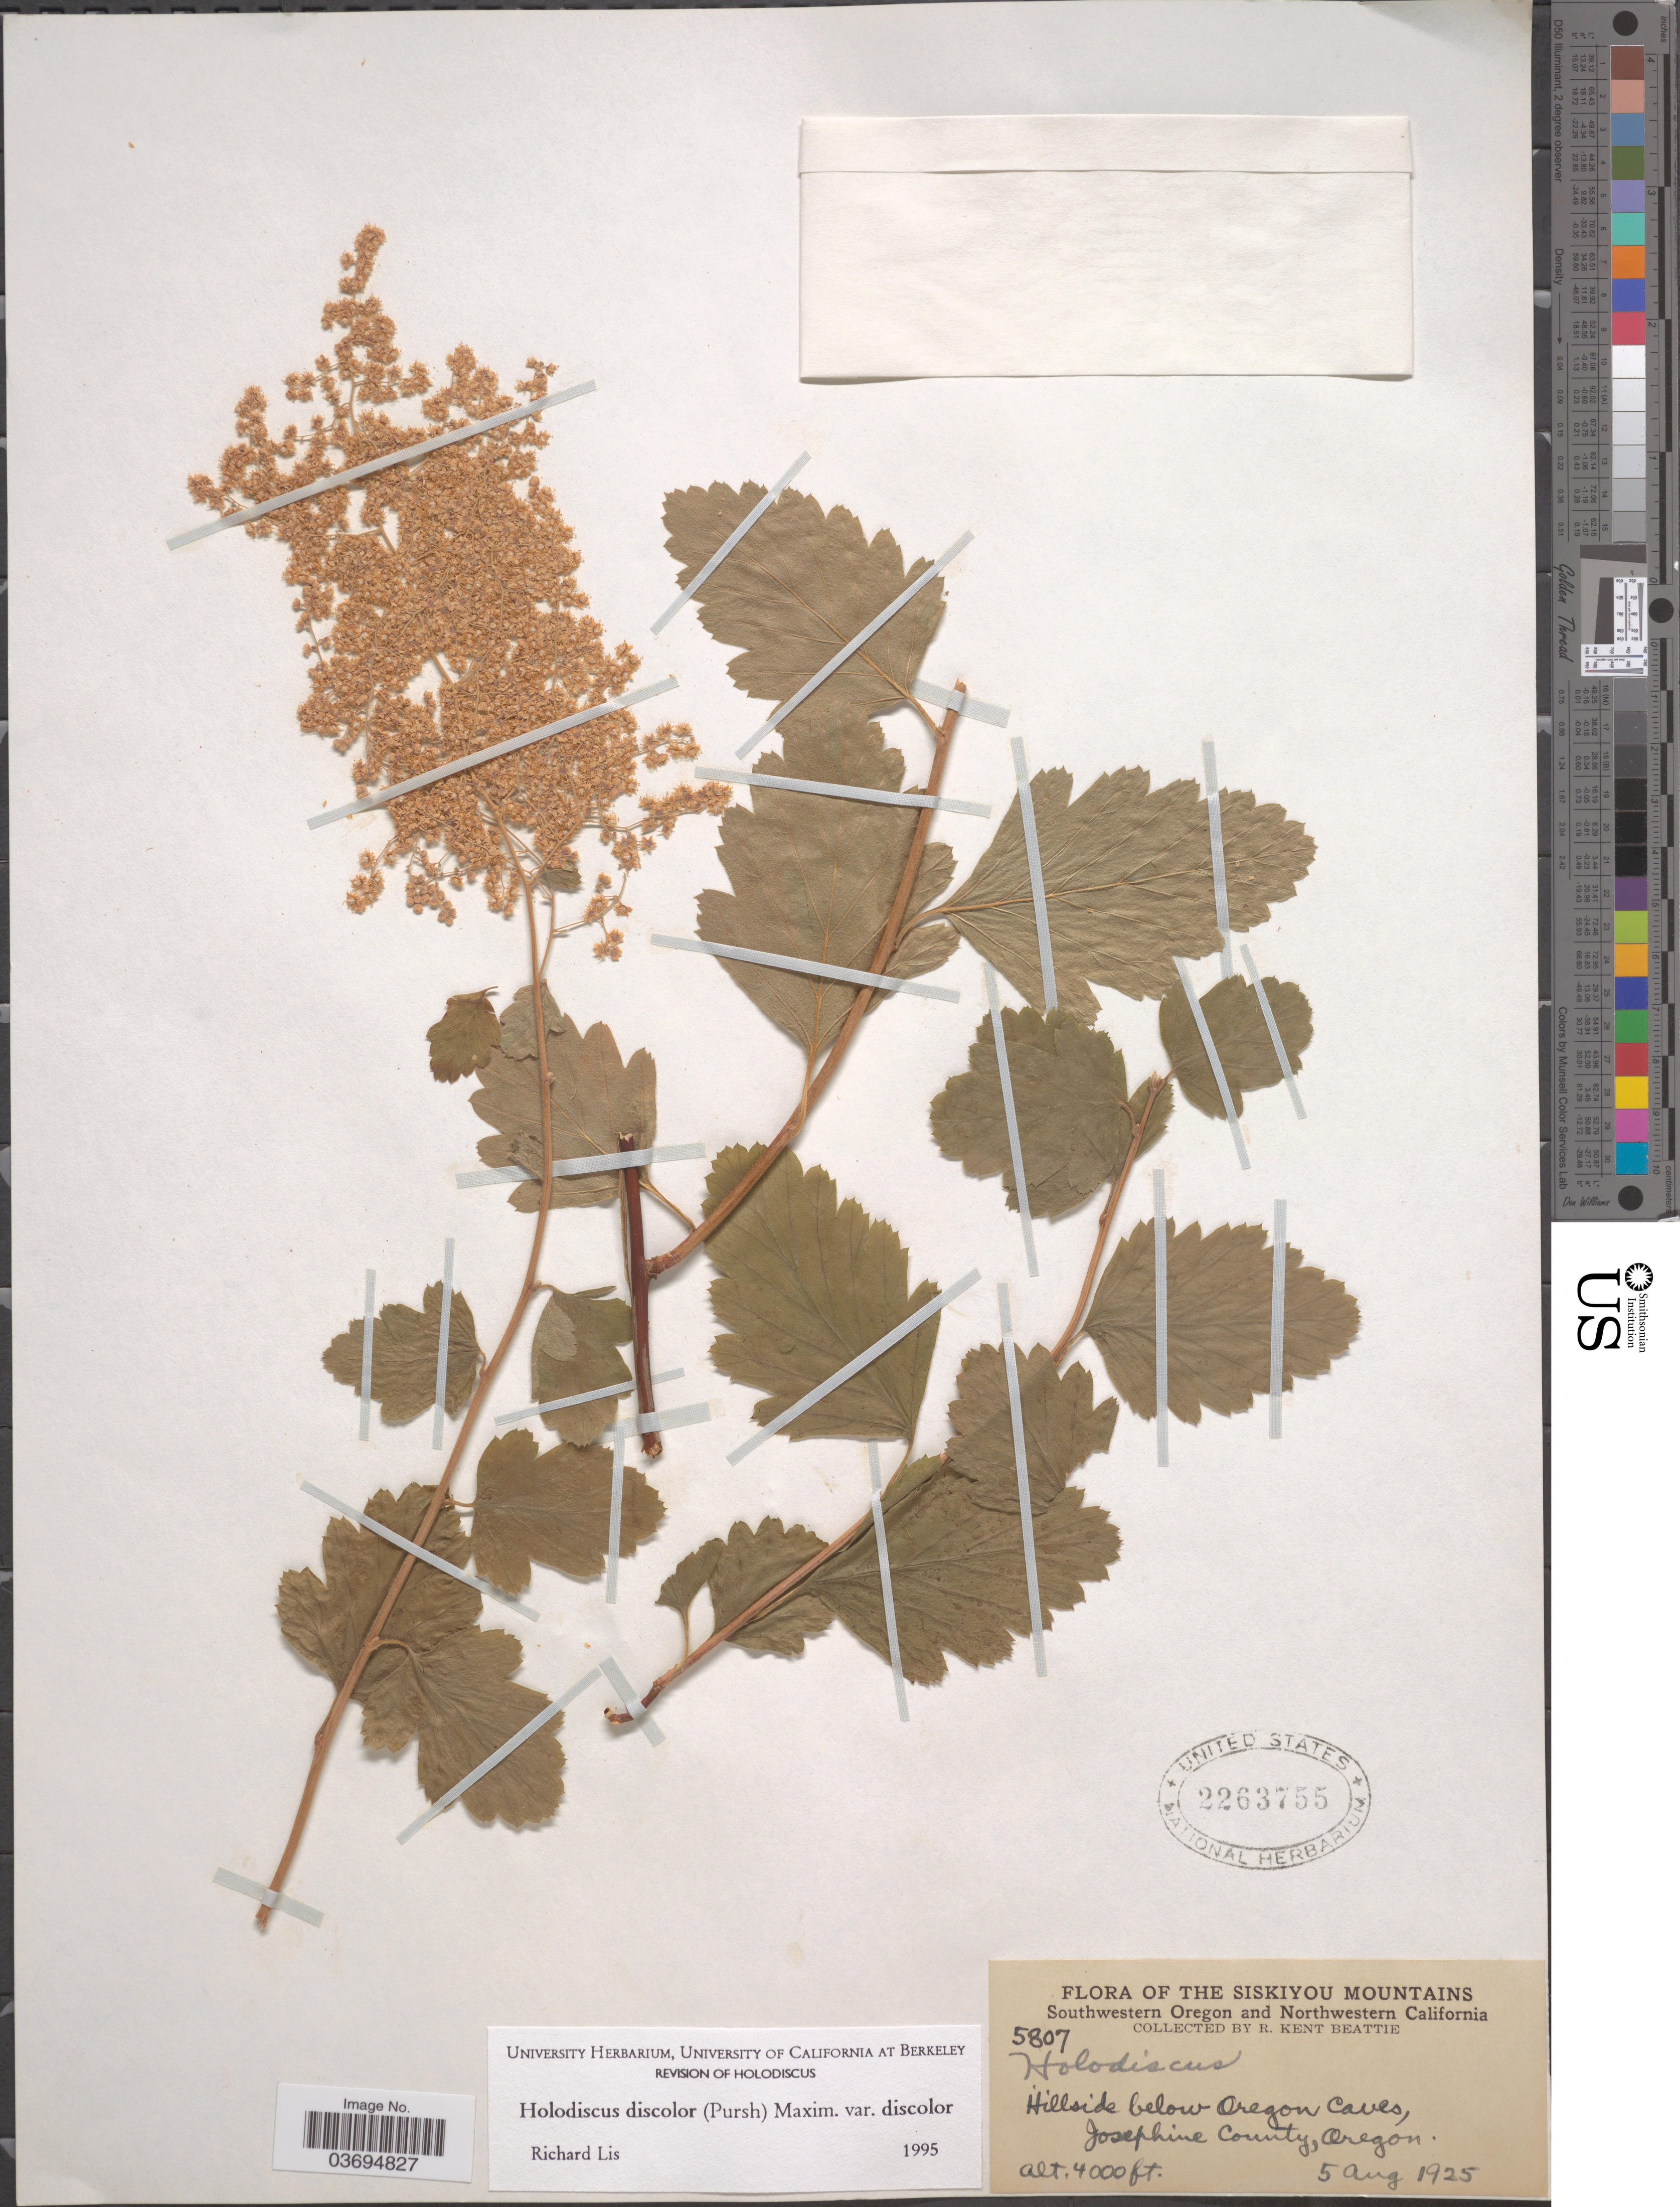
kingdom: Plantae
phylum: Tracheophyta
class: Magnoliopsida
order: Rosales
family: Rosaceae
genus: Holodiscus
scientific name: Holodiscus discolor var. discolor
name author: (Pursh) Maxim.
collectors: R. K. Beattie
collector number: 5807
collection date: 1925-08-05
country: United States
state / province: Oregon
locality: Siskiyou Mountains. Southwestern Oregon and Northwestern California. Hillside below Oregon Caves, Josehine County.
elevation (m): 1219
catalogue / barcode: US 2263755